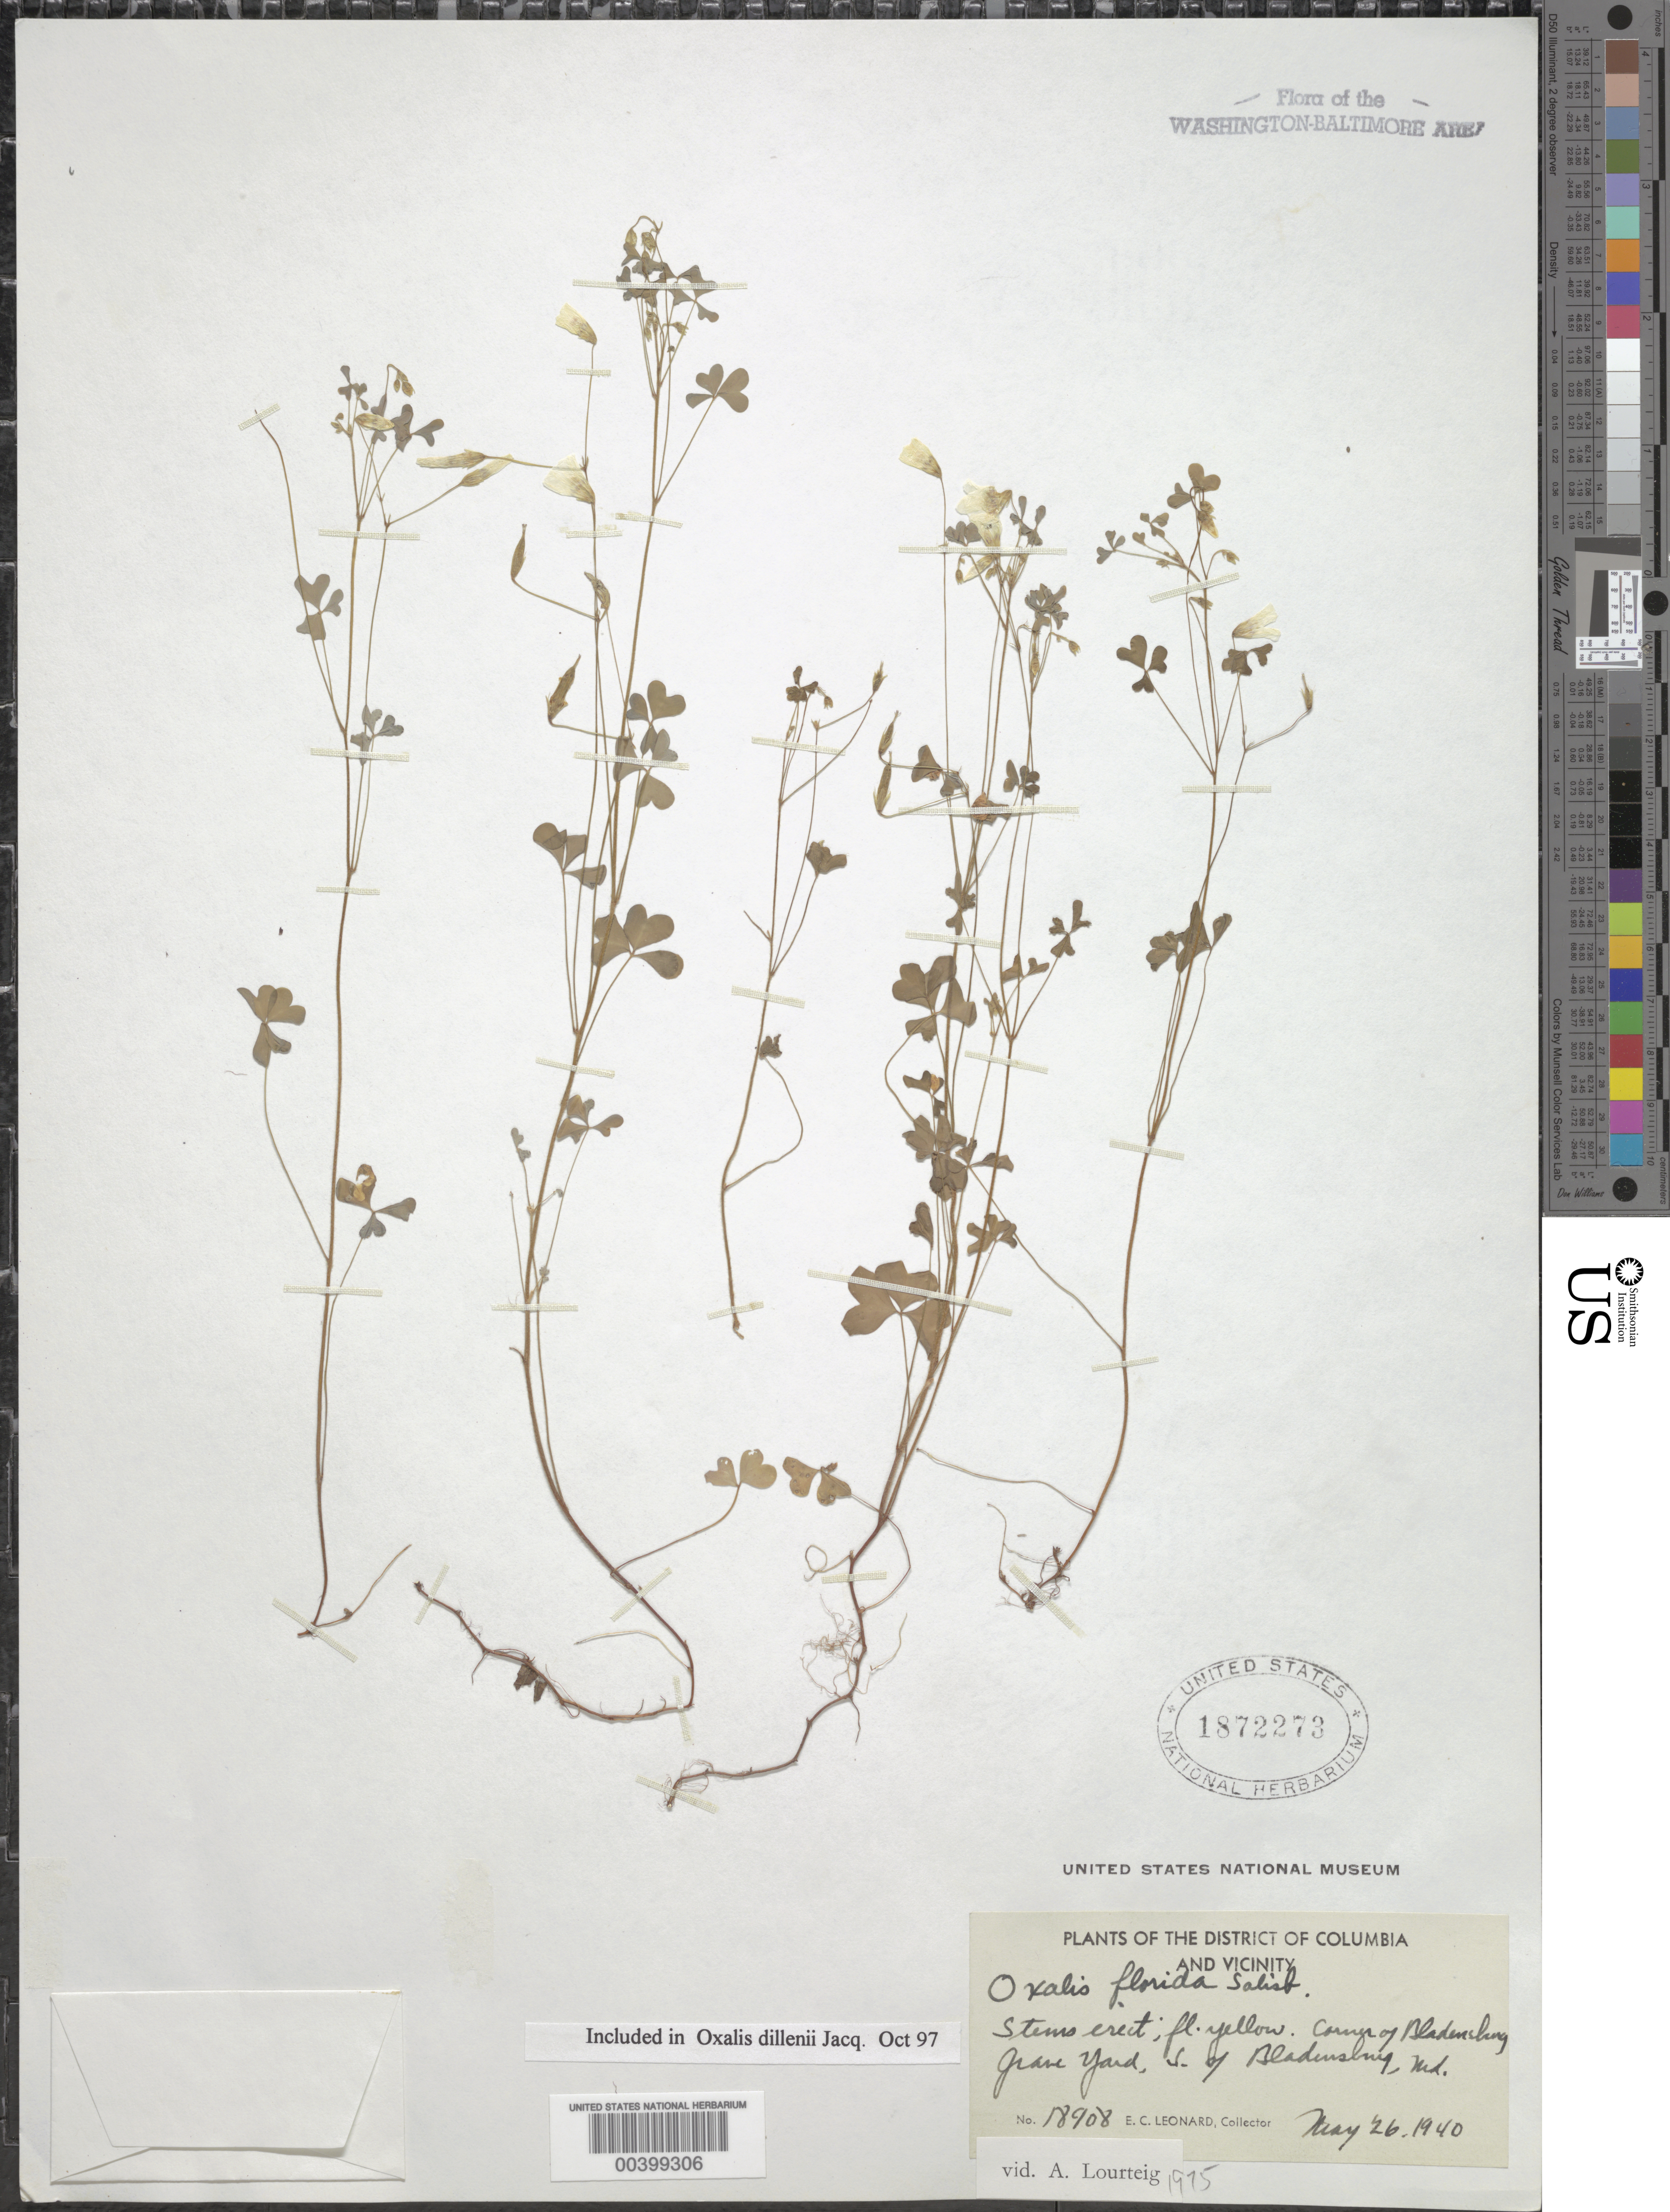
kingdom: Plantae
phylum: Tracheophyta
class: Magnoliopsida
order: Oxalidales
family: Oxalidaceae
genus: Oxalis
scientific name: Oxalis dillenii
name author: Jacq.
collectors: E. C. Leonard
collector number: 18908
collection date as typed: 26 May 1940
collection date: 1940-05-26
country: United States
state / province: Maryland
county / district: Prince George's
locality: Bladensburg Grave Yard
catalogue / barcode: US 1872273